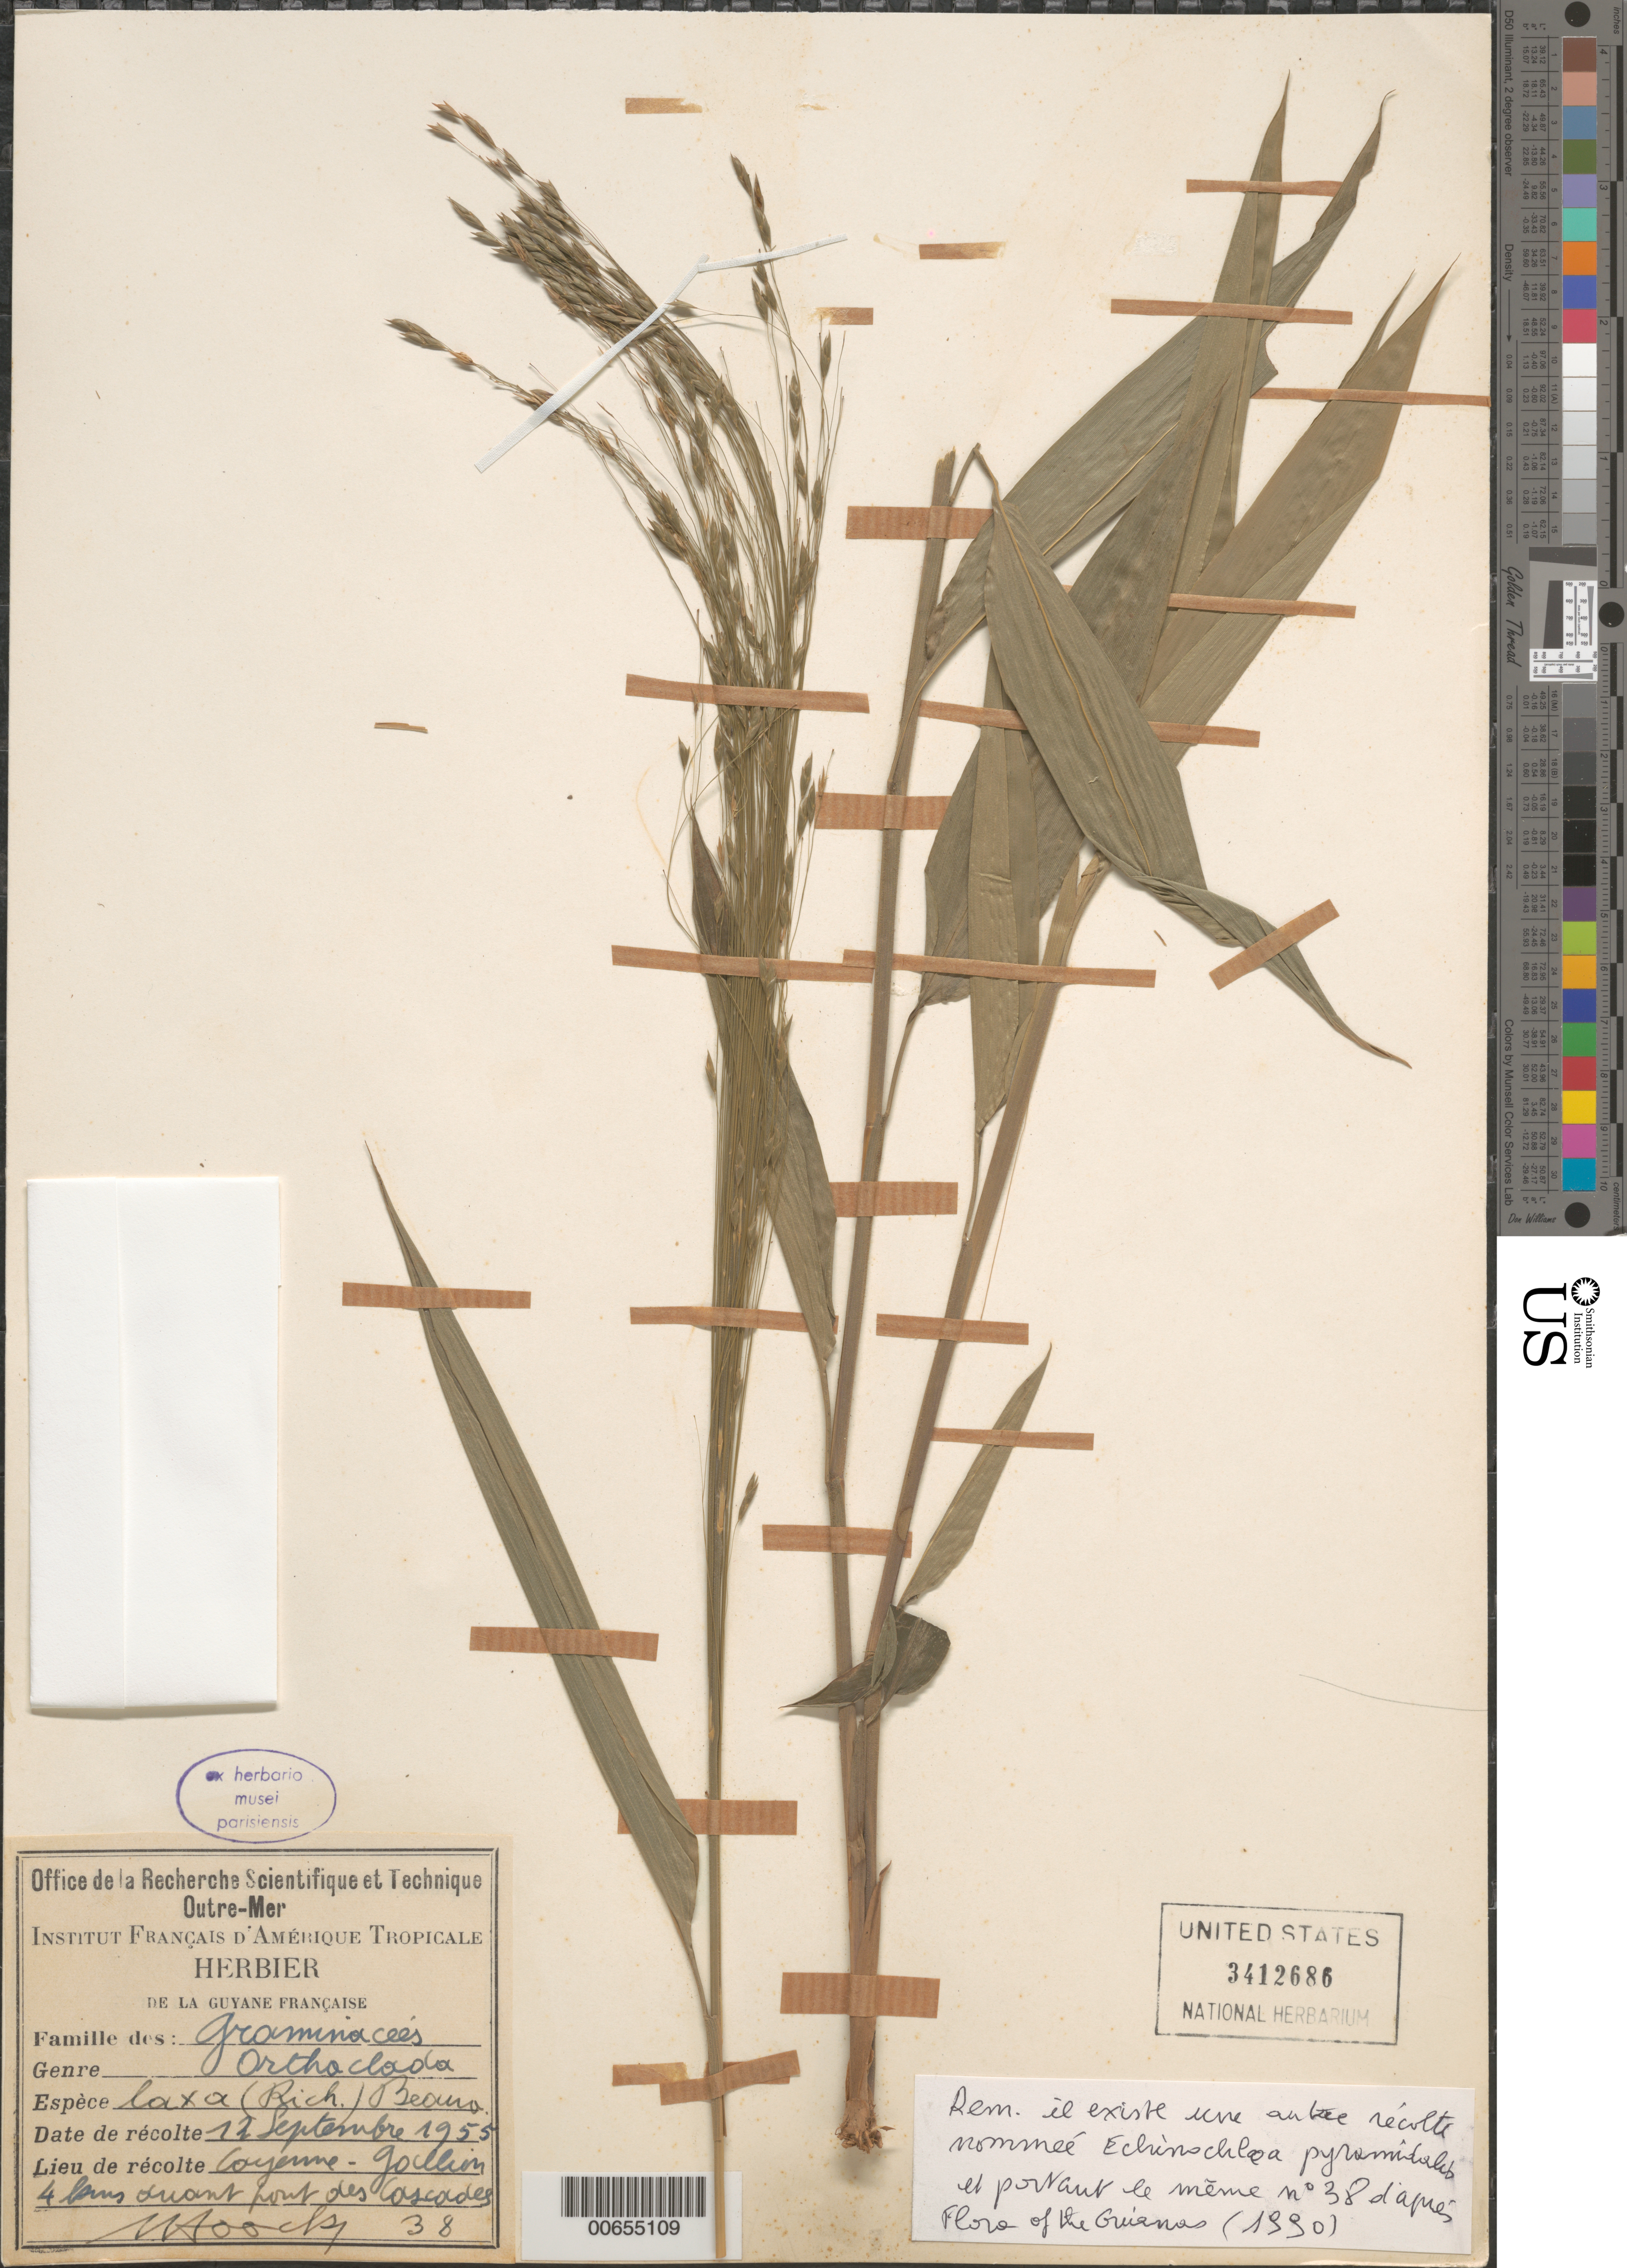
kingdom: Plantae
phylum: Tracheophyta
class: Liliopsida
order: Poales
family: Poaceae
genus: Orthoclada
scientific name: Orthoclada laxa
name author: P. Beauv.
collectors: J. Hoock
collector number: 38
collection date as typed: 12-Sep-55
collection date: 1955-09-12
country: French Guiana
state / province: Cayenne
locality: Cayenne, Galion, 4 km avant pont des Cascades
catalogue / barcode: US 3412686